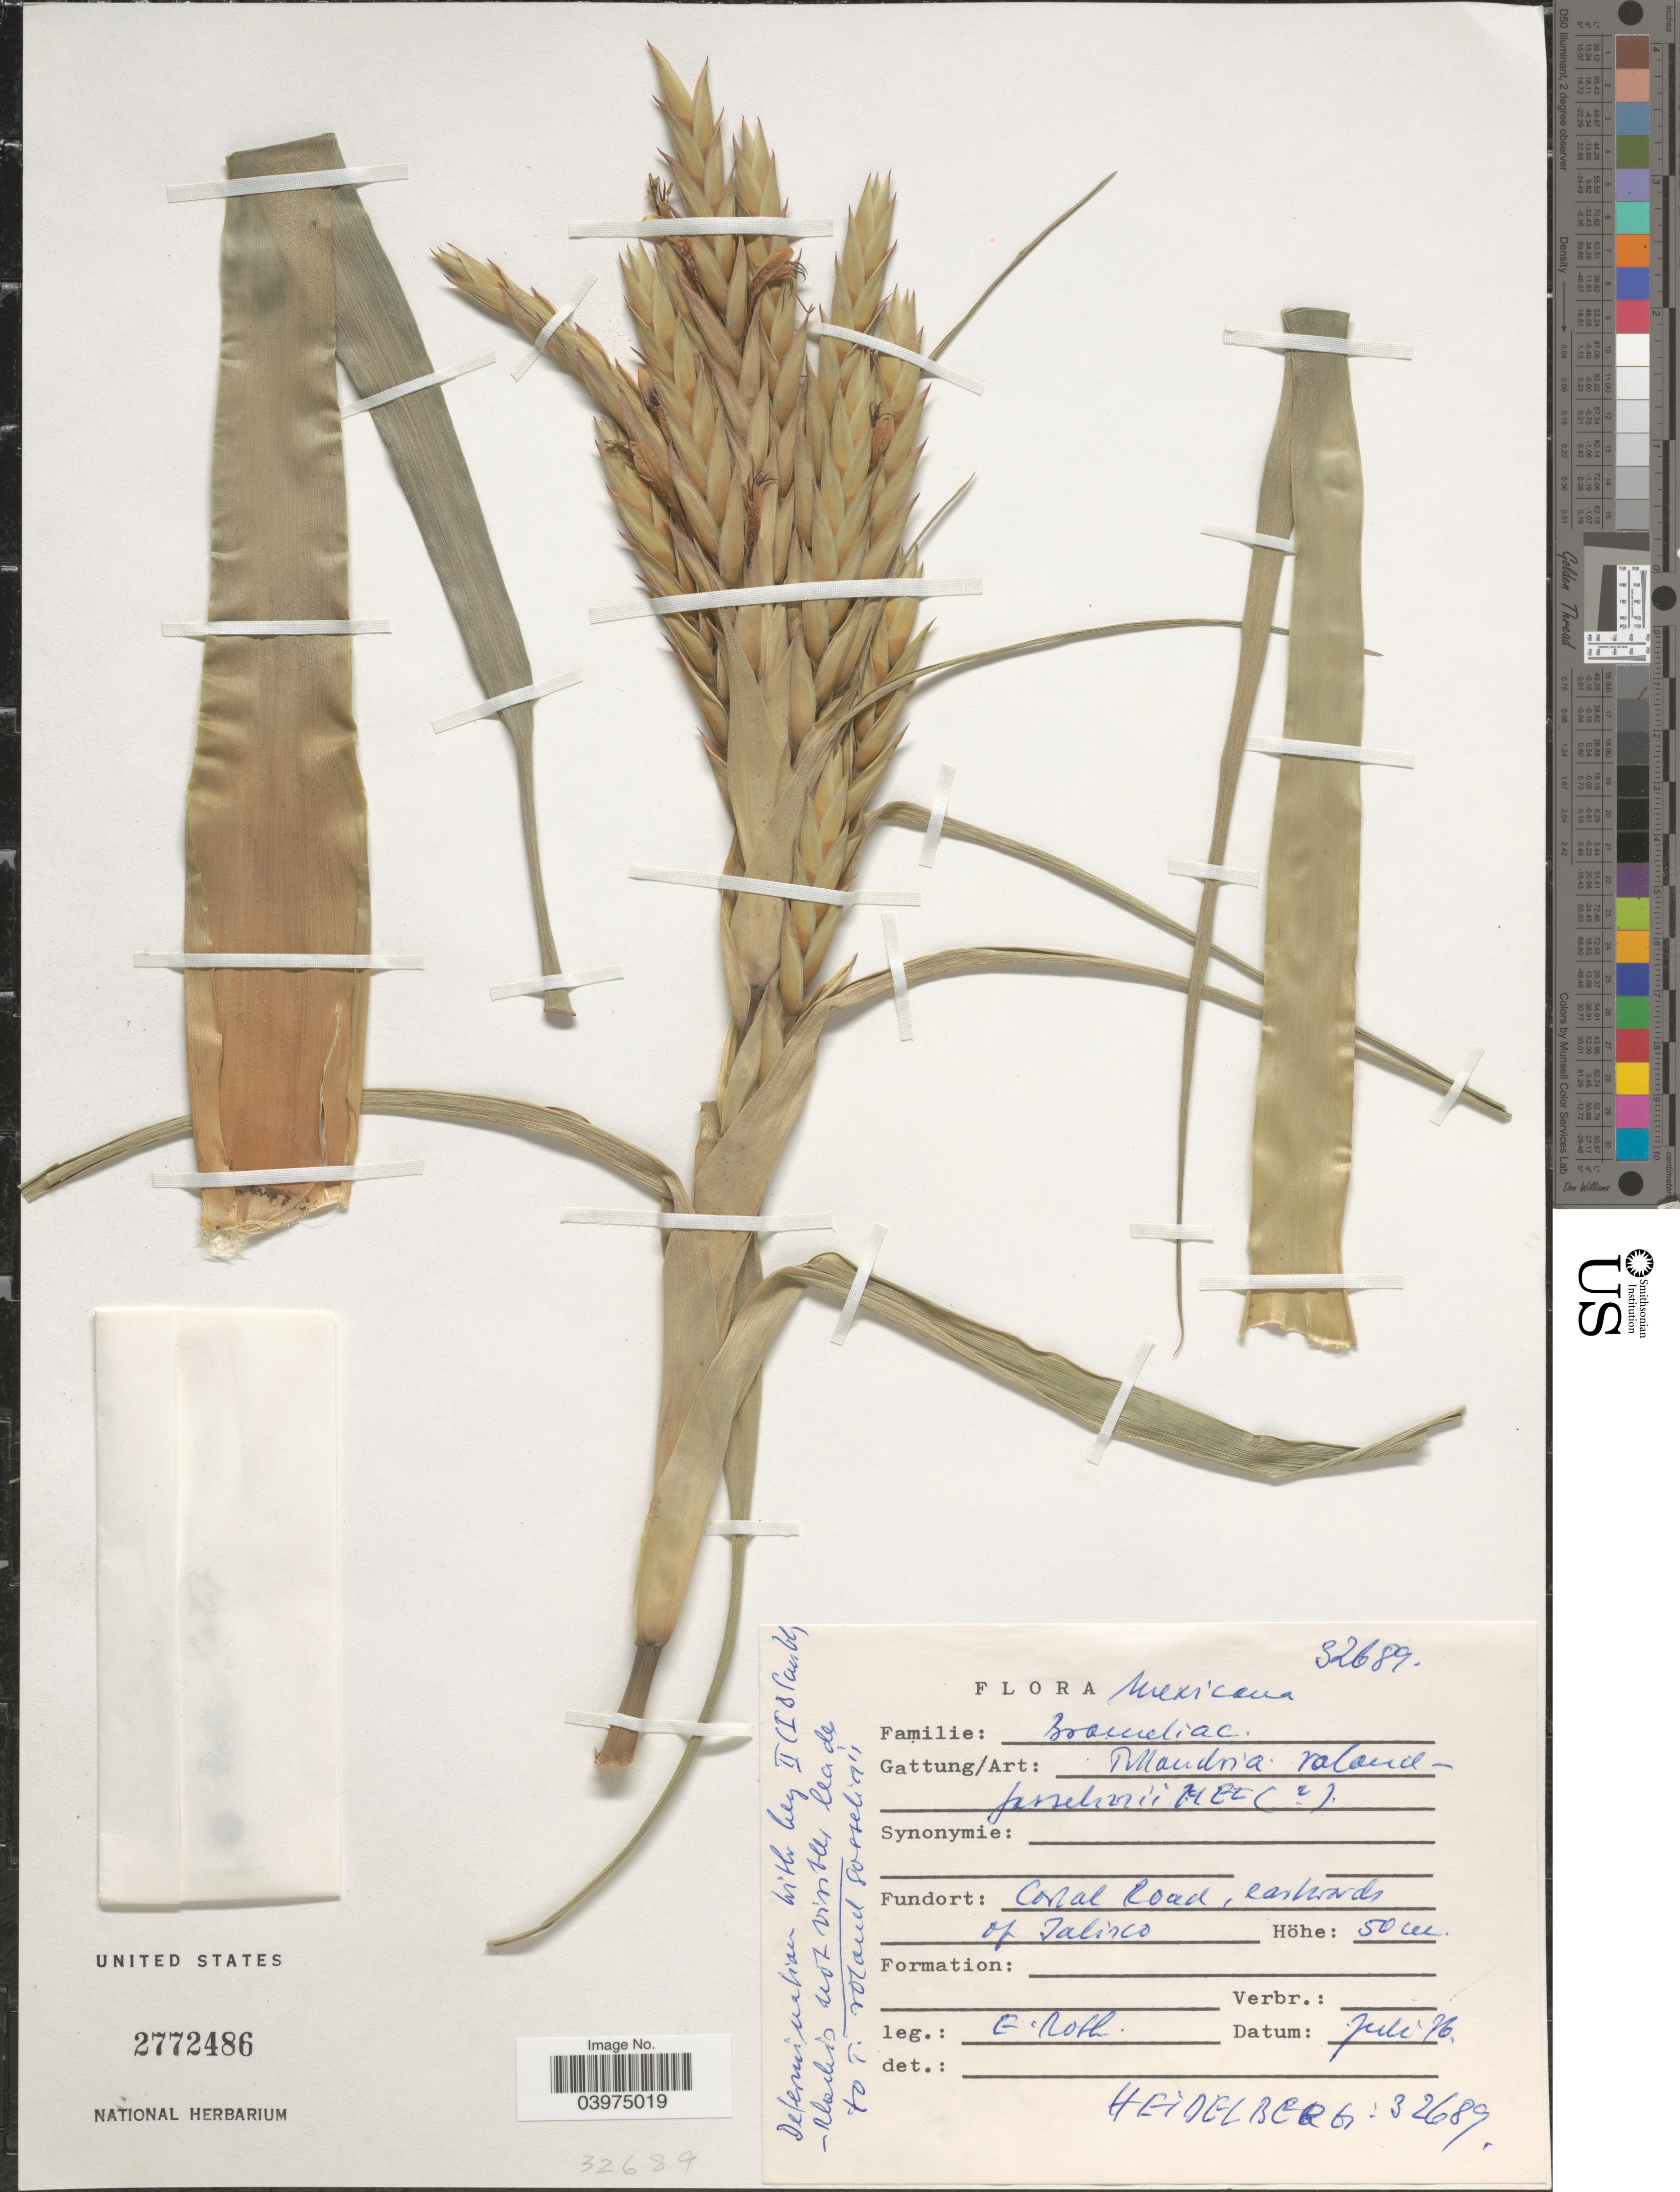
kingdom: Plantae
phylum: Tracheophyta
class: Liliopsida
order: Poales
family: Bromeliaceae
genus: Tillandsia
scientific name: Tillandsia sp.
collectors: Roth, E.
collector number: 32689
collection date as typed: Transcribed d/m/y: /7/76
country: Mexico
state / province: Jalisco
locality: Coral Road, eastwards of Jalisco.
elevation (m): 50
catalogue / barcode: US 2772486